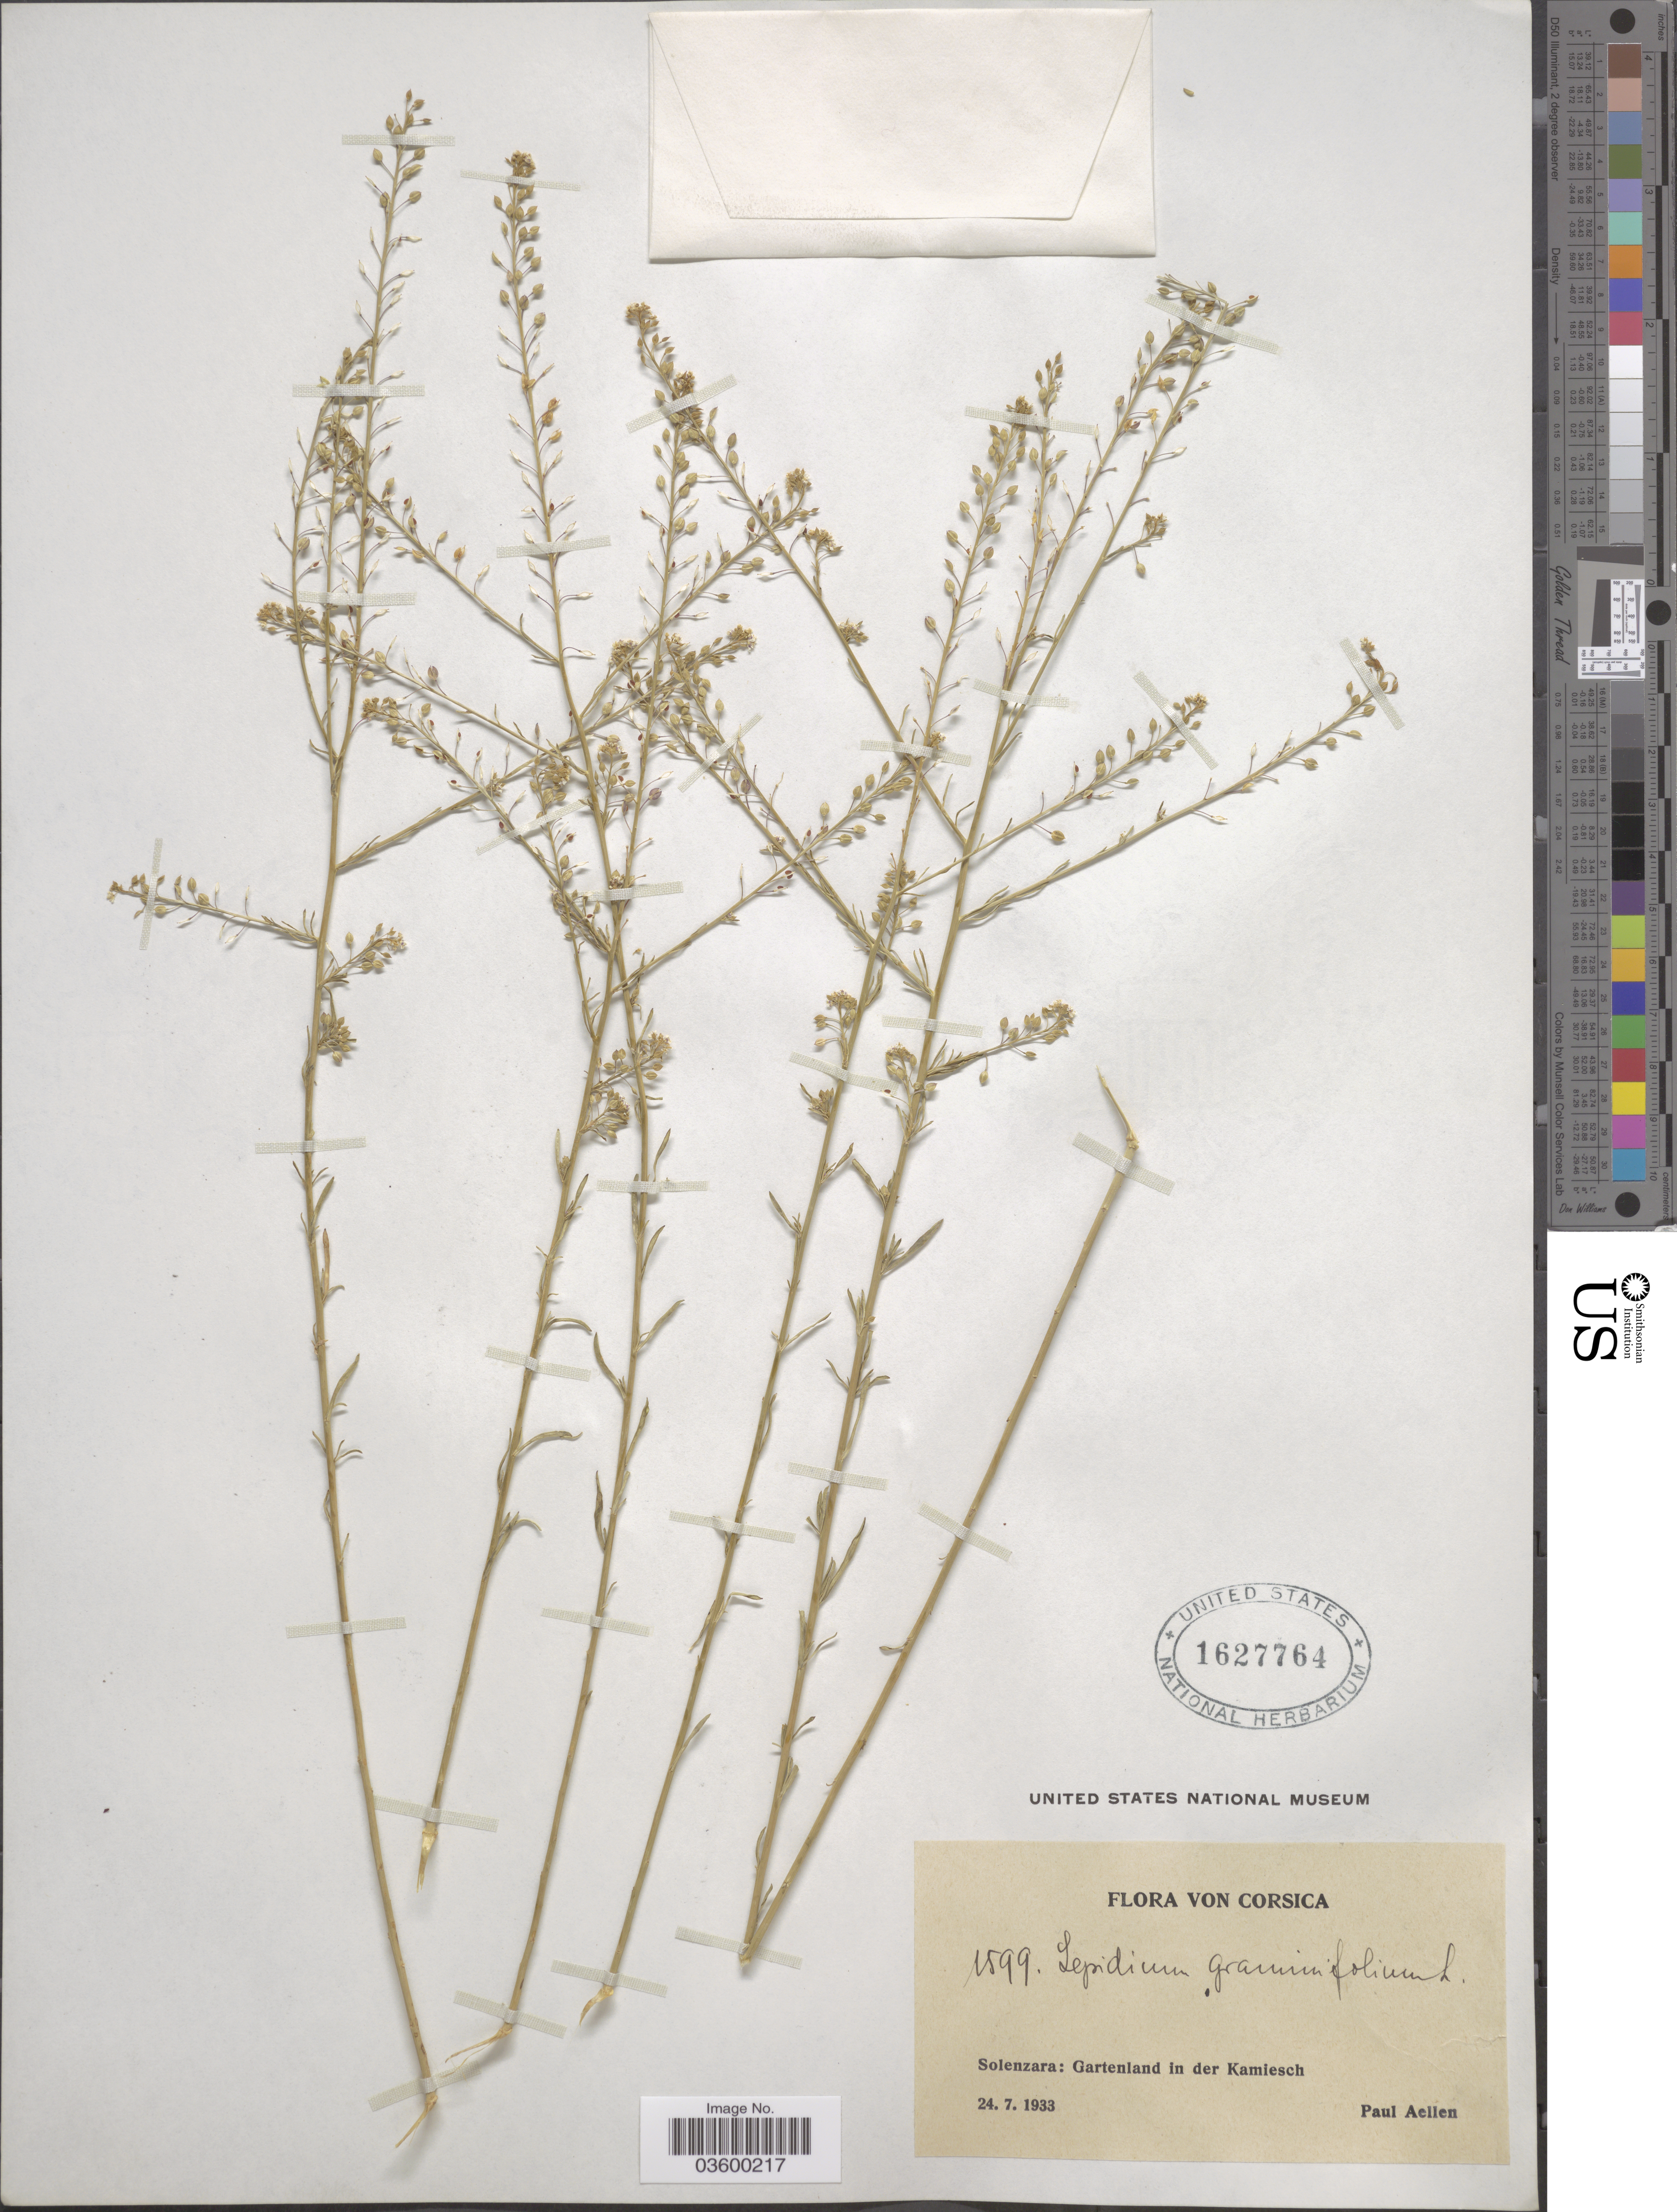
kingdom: Plantae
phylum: Tracheophyta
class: Magnoliopsida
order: Brassicales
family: Brassicaceae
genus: Lepidium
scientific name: Lepidium graminifolium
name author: L.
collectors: P. Aellen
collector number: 1599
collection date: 1933-07-24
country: France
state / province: Corsica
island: Corse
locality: Solenzara: Gartenland in der Kamiesch.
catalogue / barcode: US 1627764